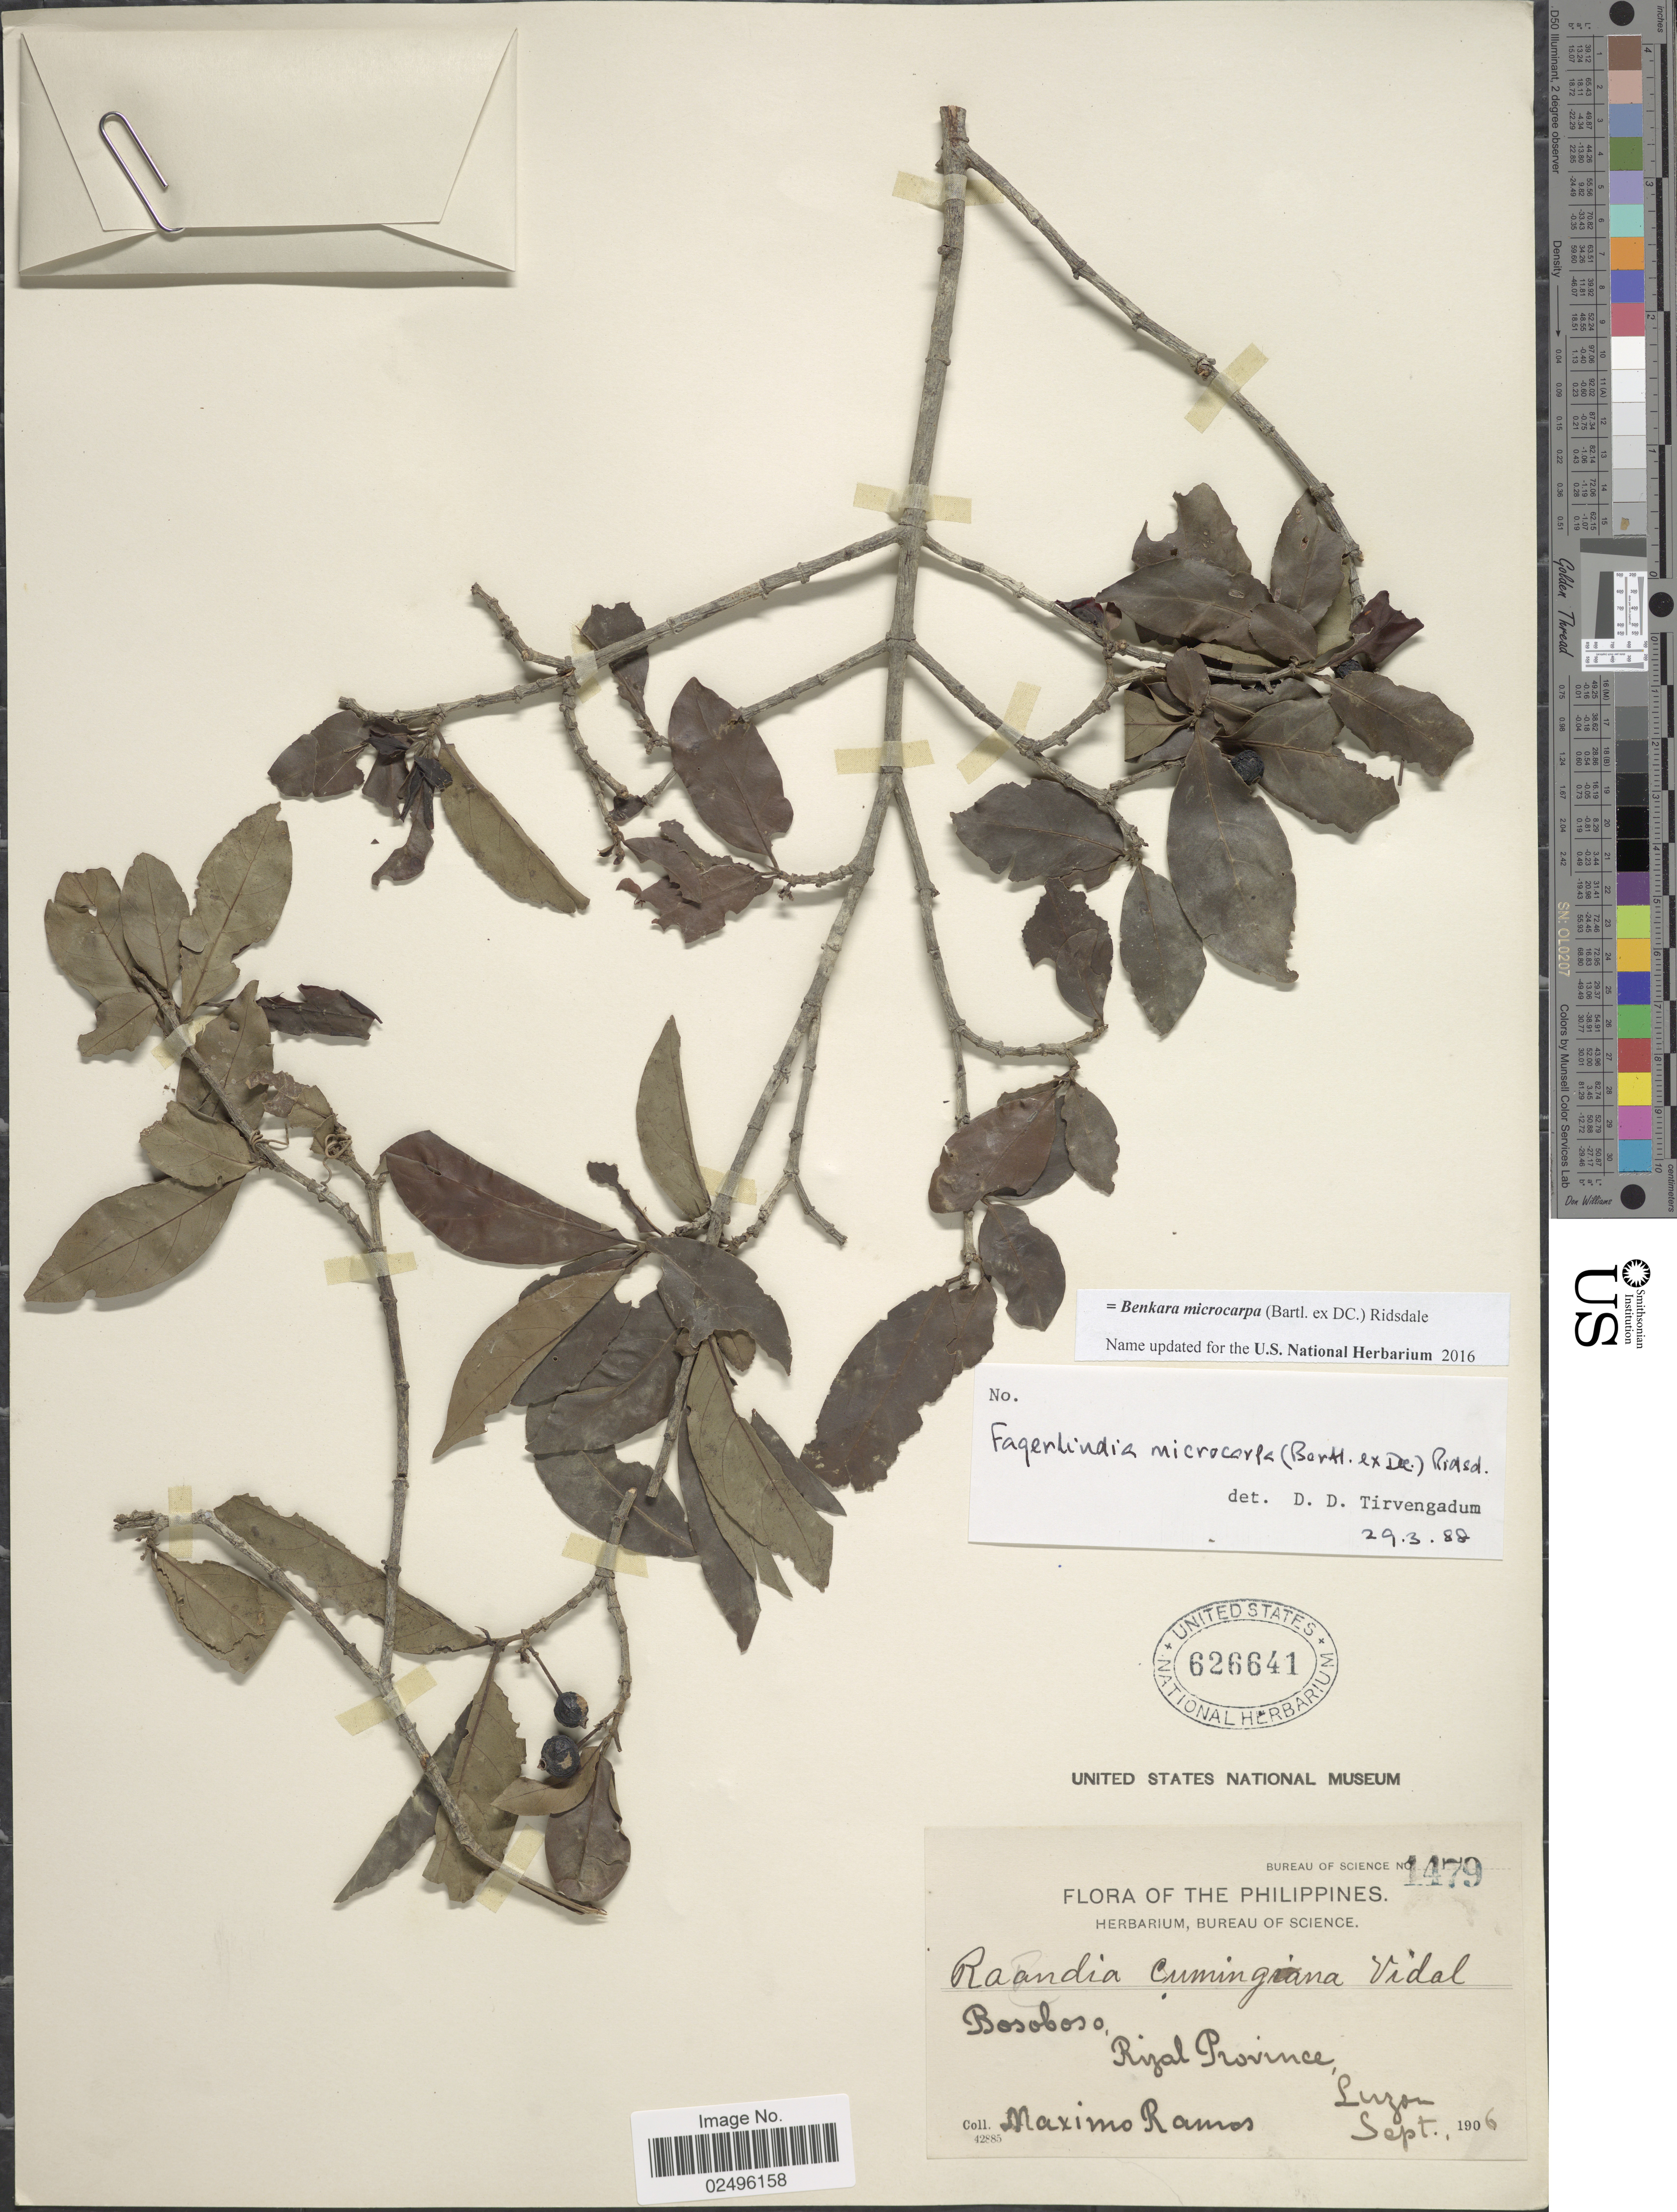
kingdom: Plantae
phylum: Tracheophyta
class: Magnoliopsida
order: Gentianales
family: Rubiaceae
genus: Fagerlindia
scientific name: Fagerlindia microcarpa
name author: (Bartl. ex DC.) Ridsdale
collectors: M. Ramos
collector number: Bureau of Science 1479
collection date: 1906-09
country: Philippines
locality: Bosoboso, Rizal Province, Luzon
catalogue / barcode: US 626641